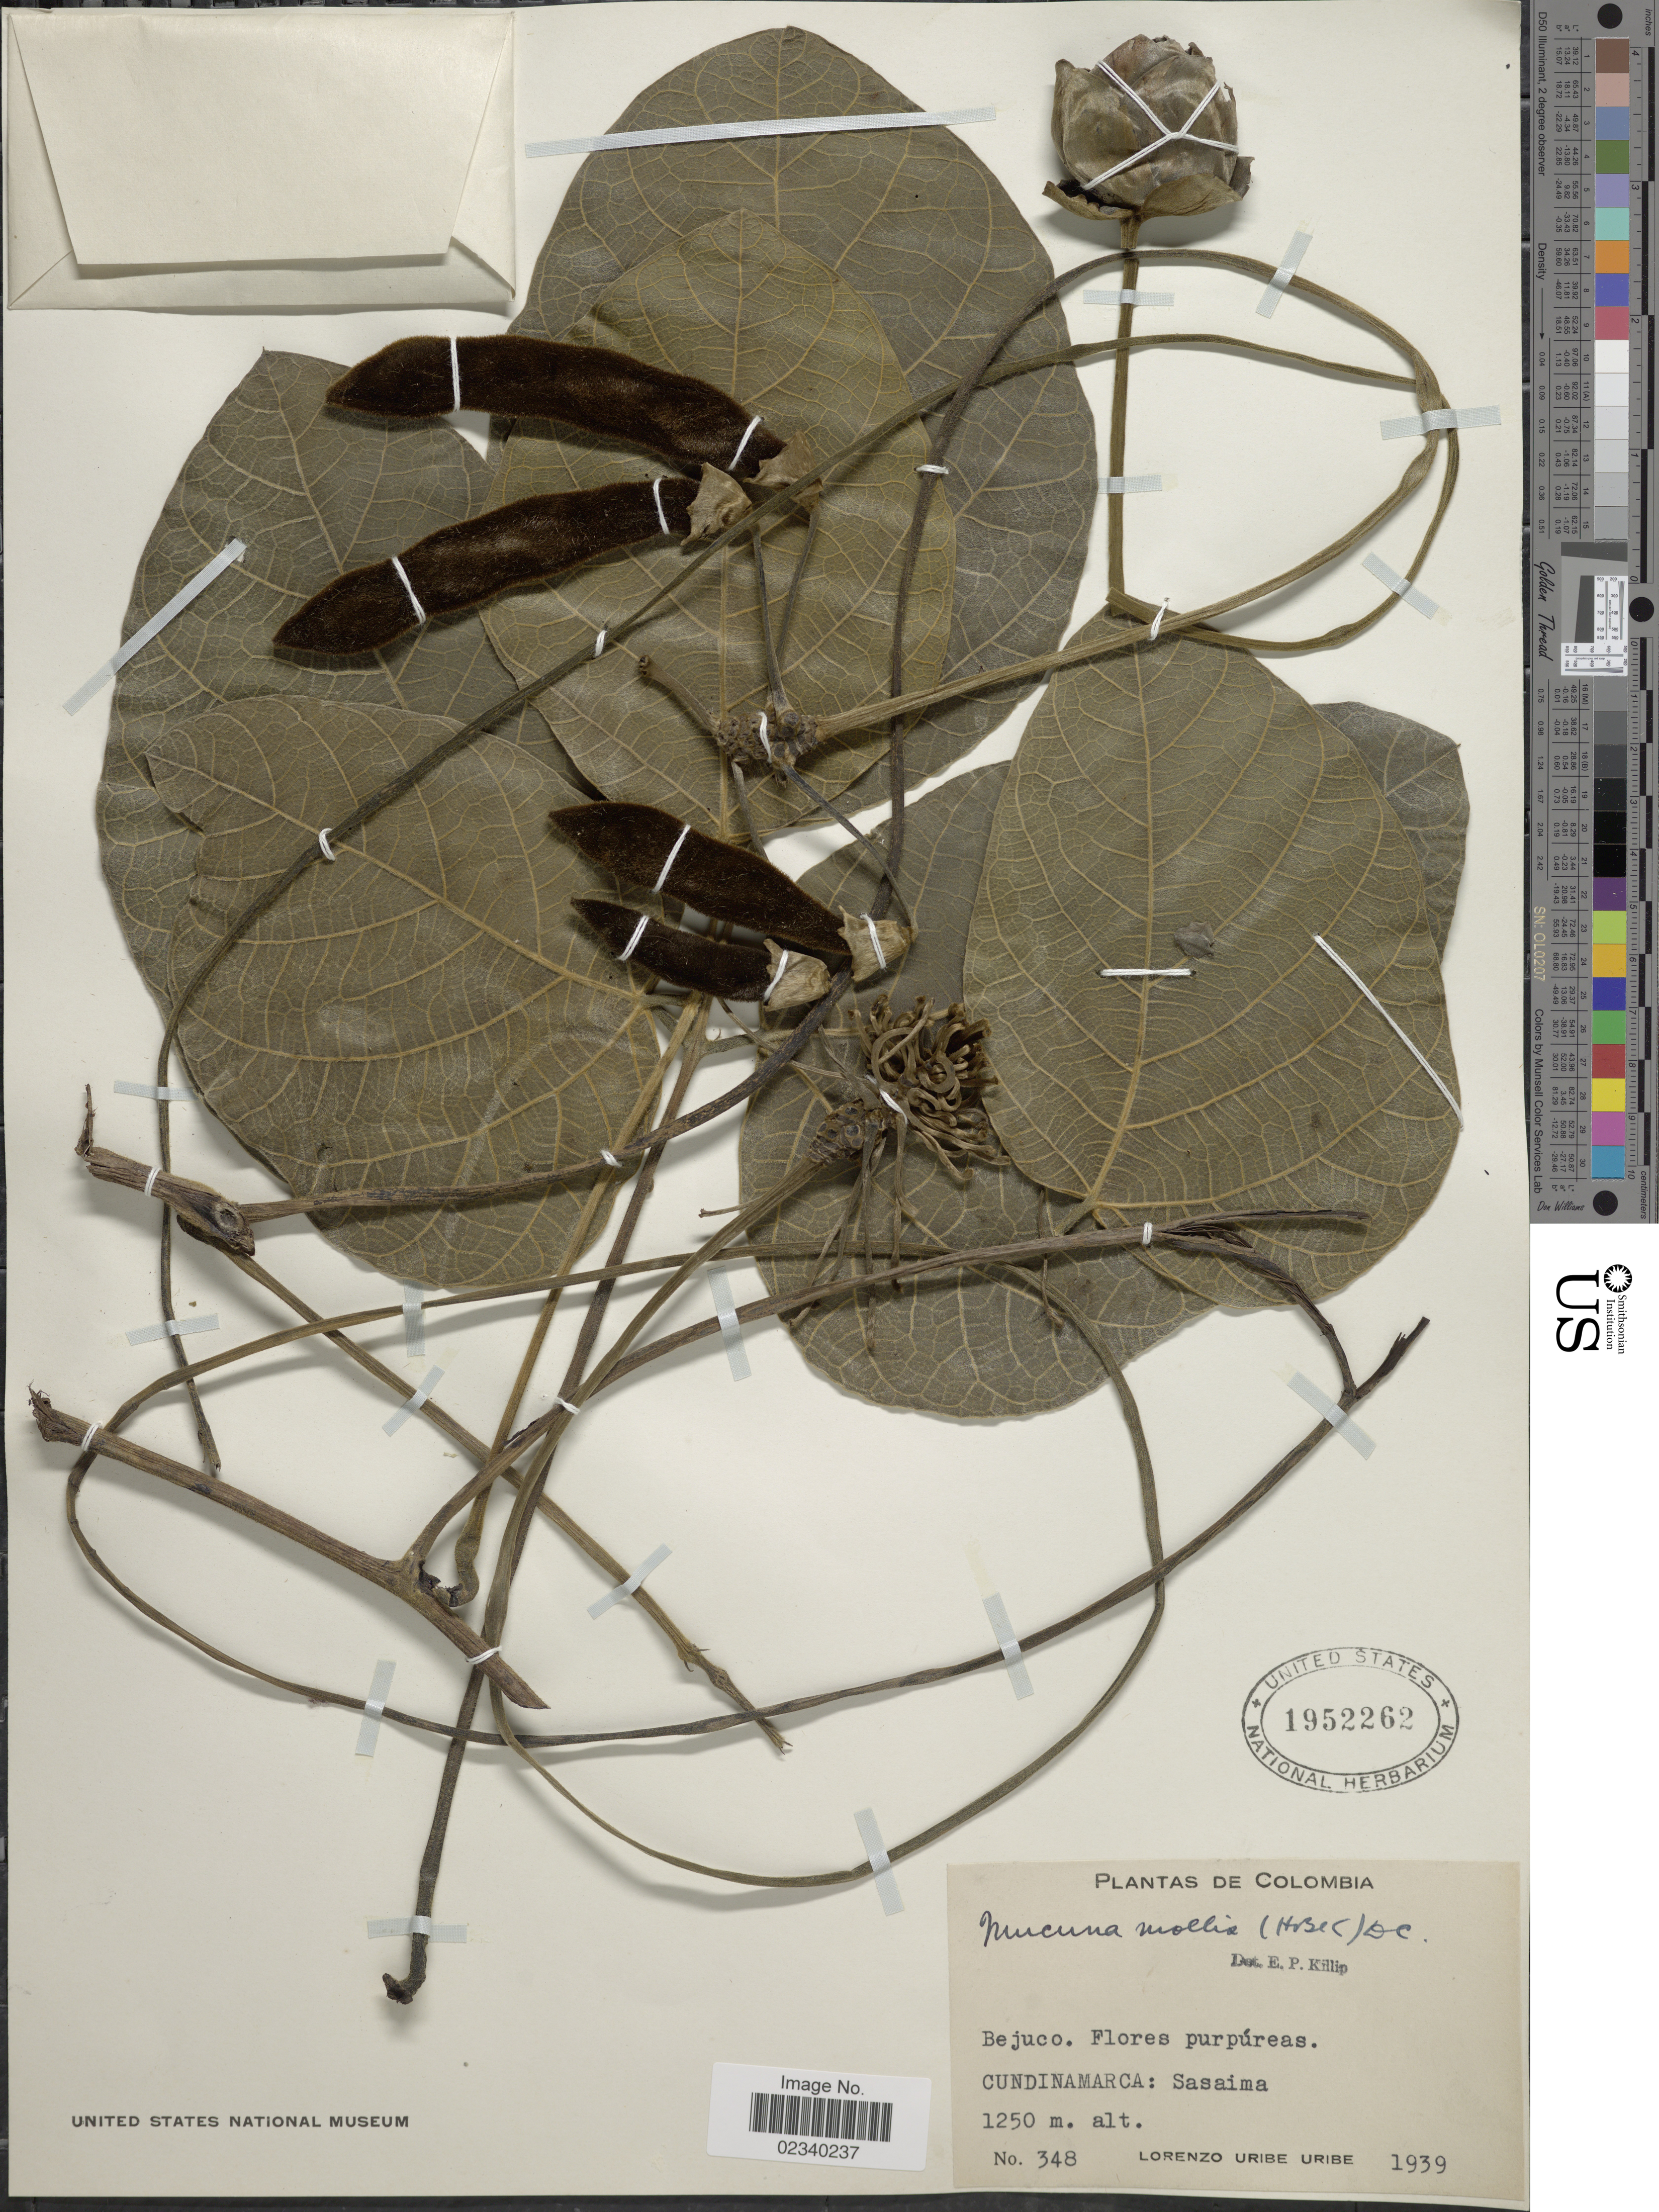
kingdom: Plantae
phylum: Tracheophyta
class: Magnoliopsida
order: Fabales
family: Fabaceae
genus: Mucuna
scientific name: Mucuna mollis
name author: (Kunth) DC.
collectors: L. Uribe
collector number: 348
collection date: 1939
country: Colombia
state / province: Cundinamarca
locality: Sasaima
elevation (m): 1250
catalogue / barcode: US 1952262